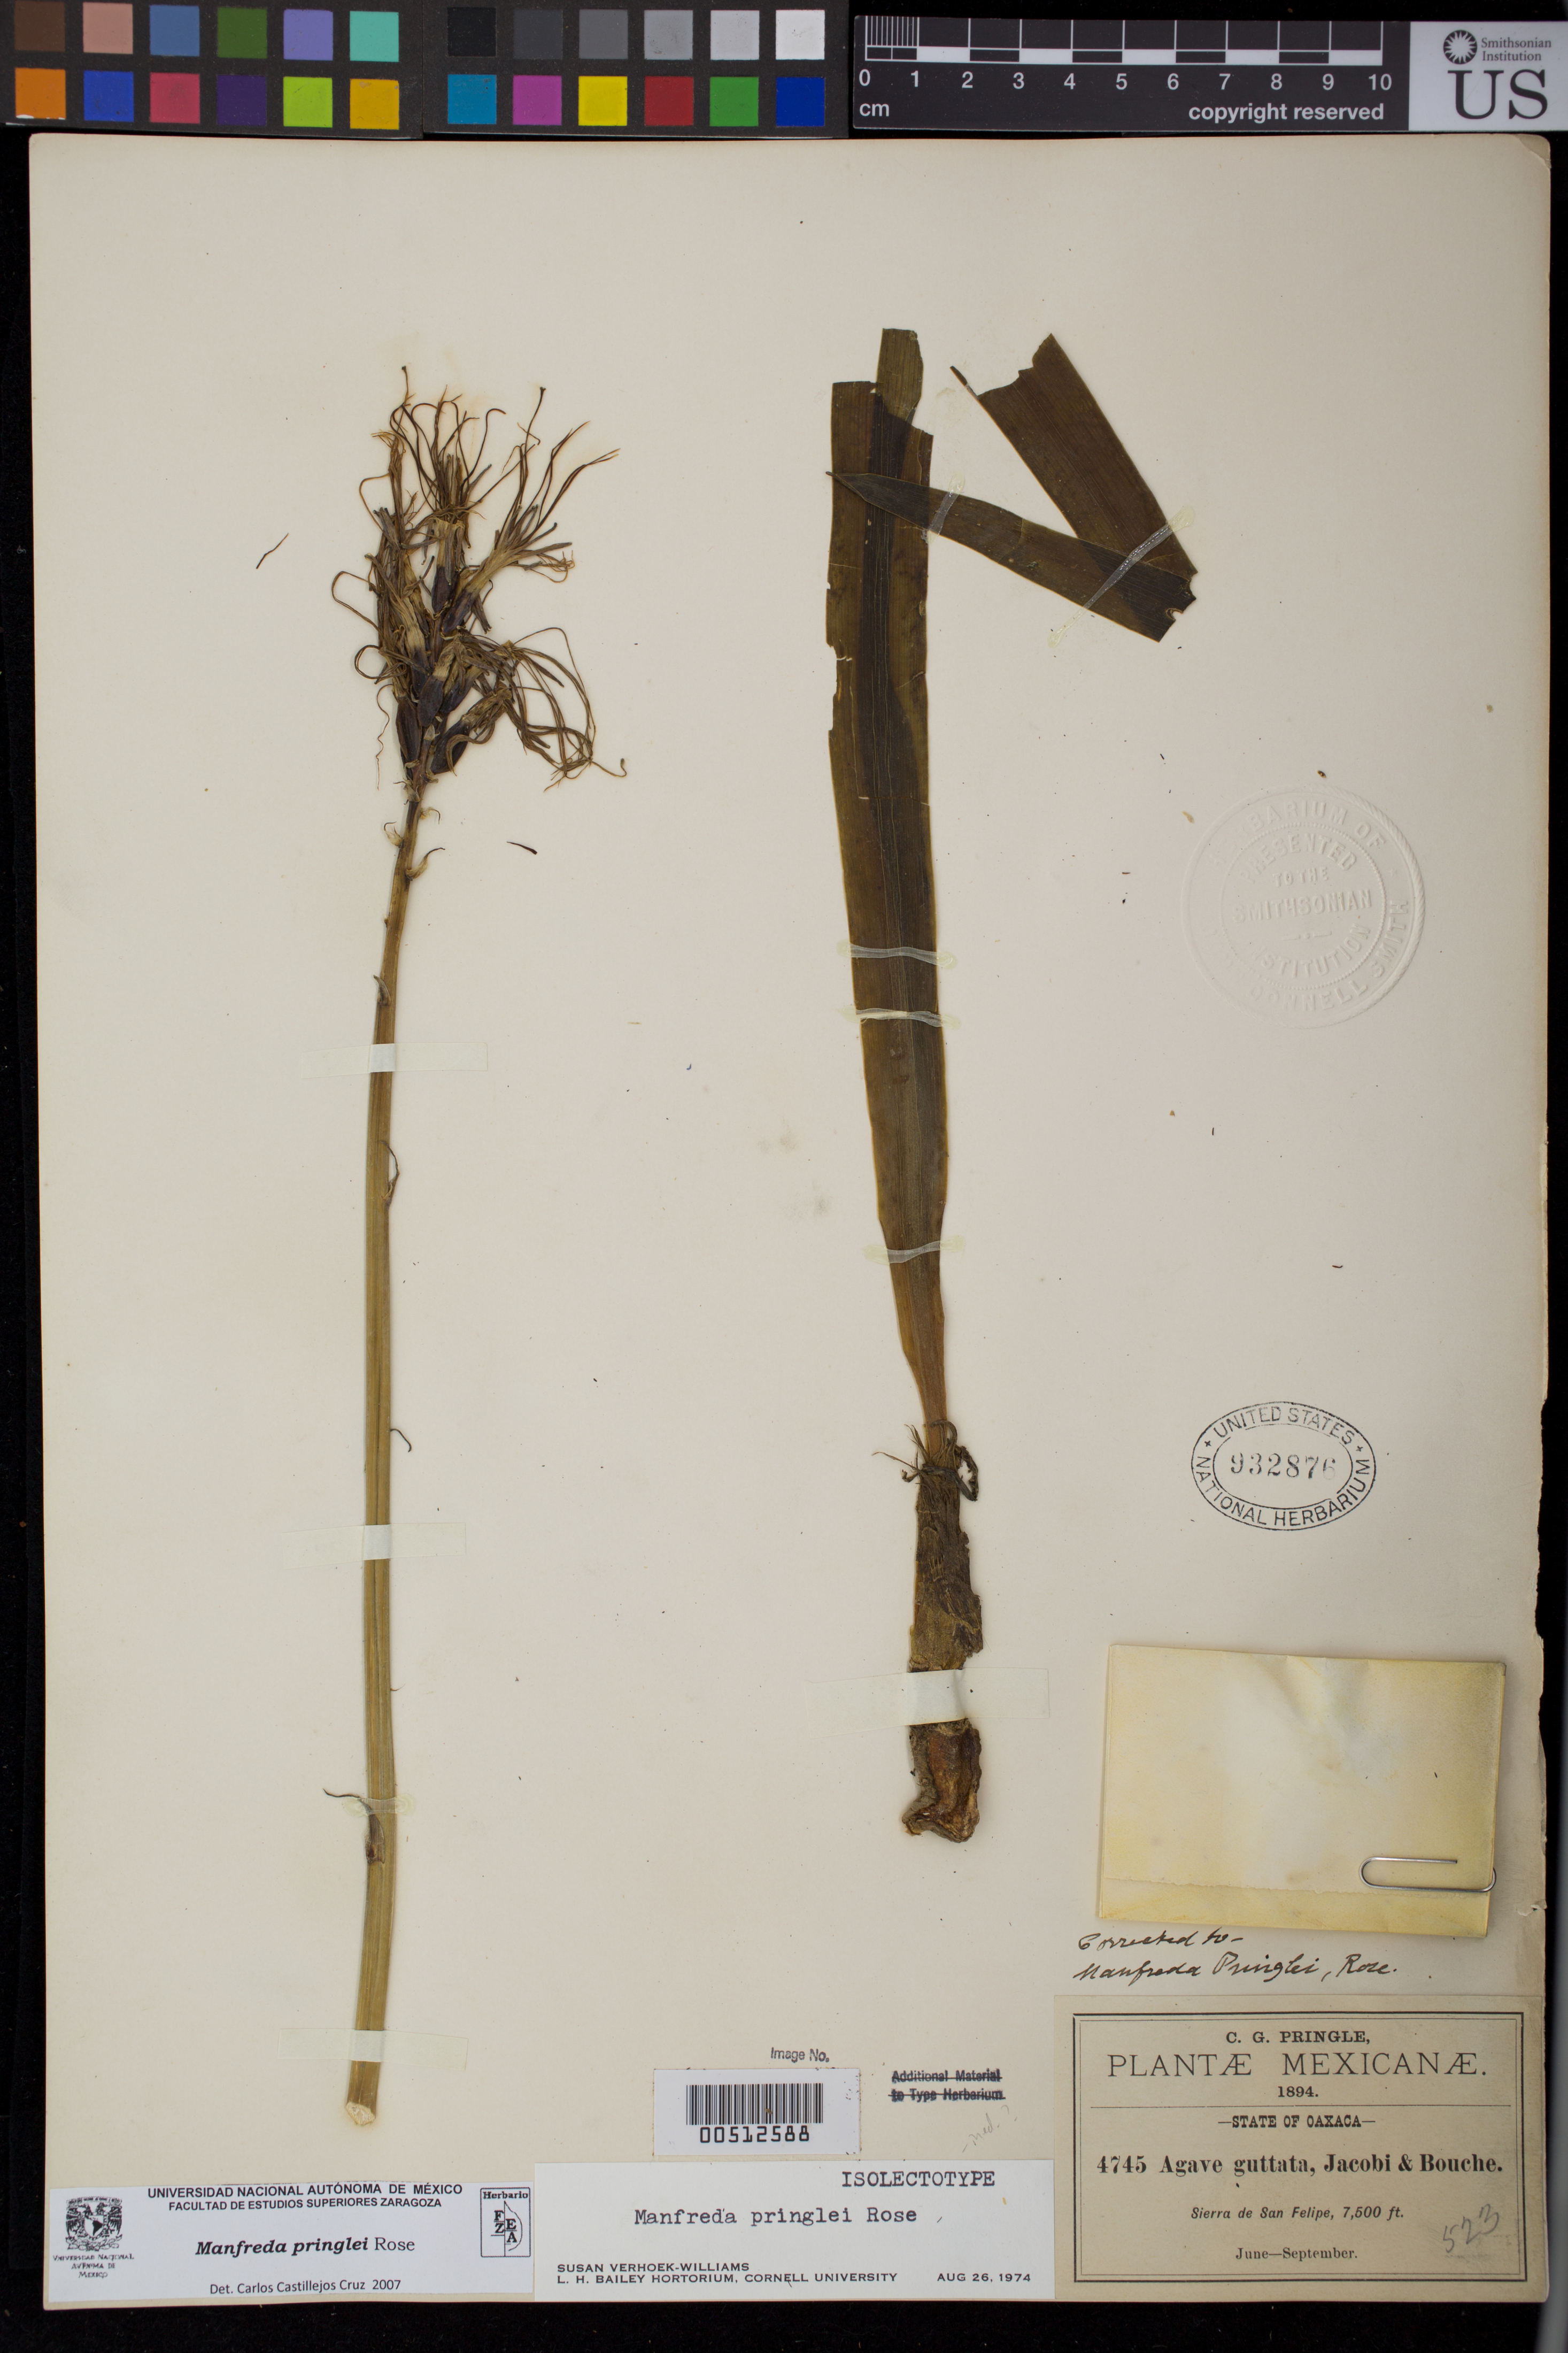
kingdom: Plantae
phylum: Tracheophyta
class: Liliopsida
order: Asparagales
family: Asparagaceae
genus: Manfreda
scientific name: Manfreda pringlei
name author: Rose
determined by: Verhoek-Williams, S. E.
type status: Type Collection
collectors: C. G. Pringle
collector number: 4745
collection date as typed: Jun 1894 to Sep 1894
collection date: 1894-06/1894-09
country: Mexico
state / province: Oaxaca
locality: Sierra de San Felipe.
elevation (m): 2286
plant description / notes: This sheet annotated as isolectotype by Verhoek-Williams (1974) but lectotypification apparently ined.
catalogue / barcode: US 932876